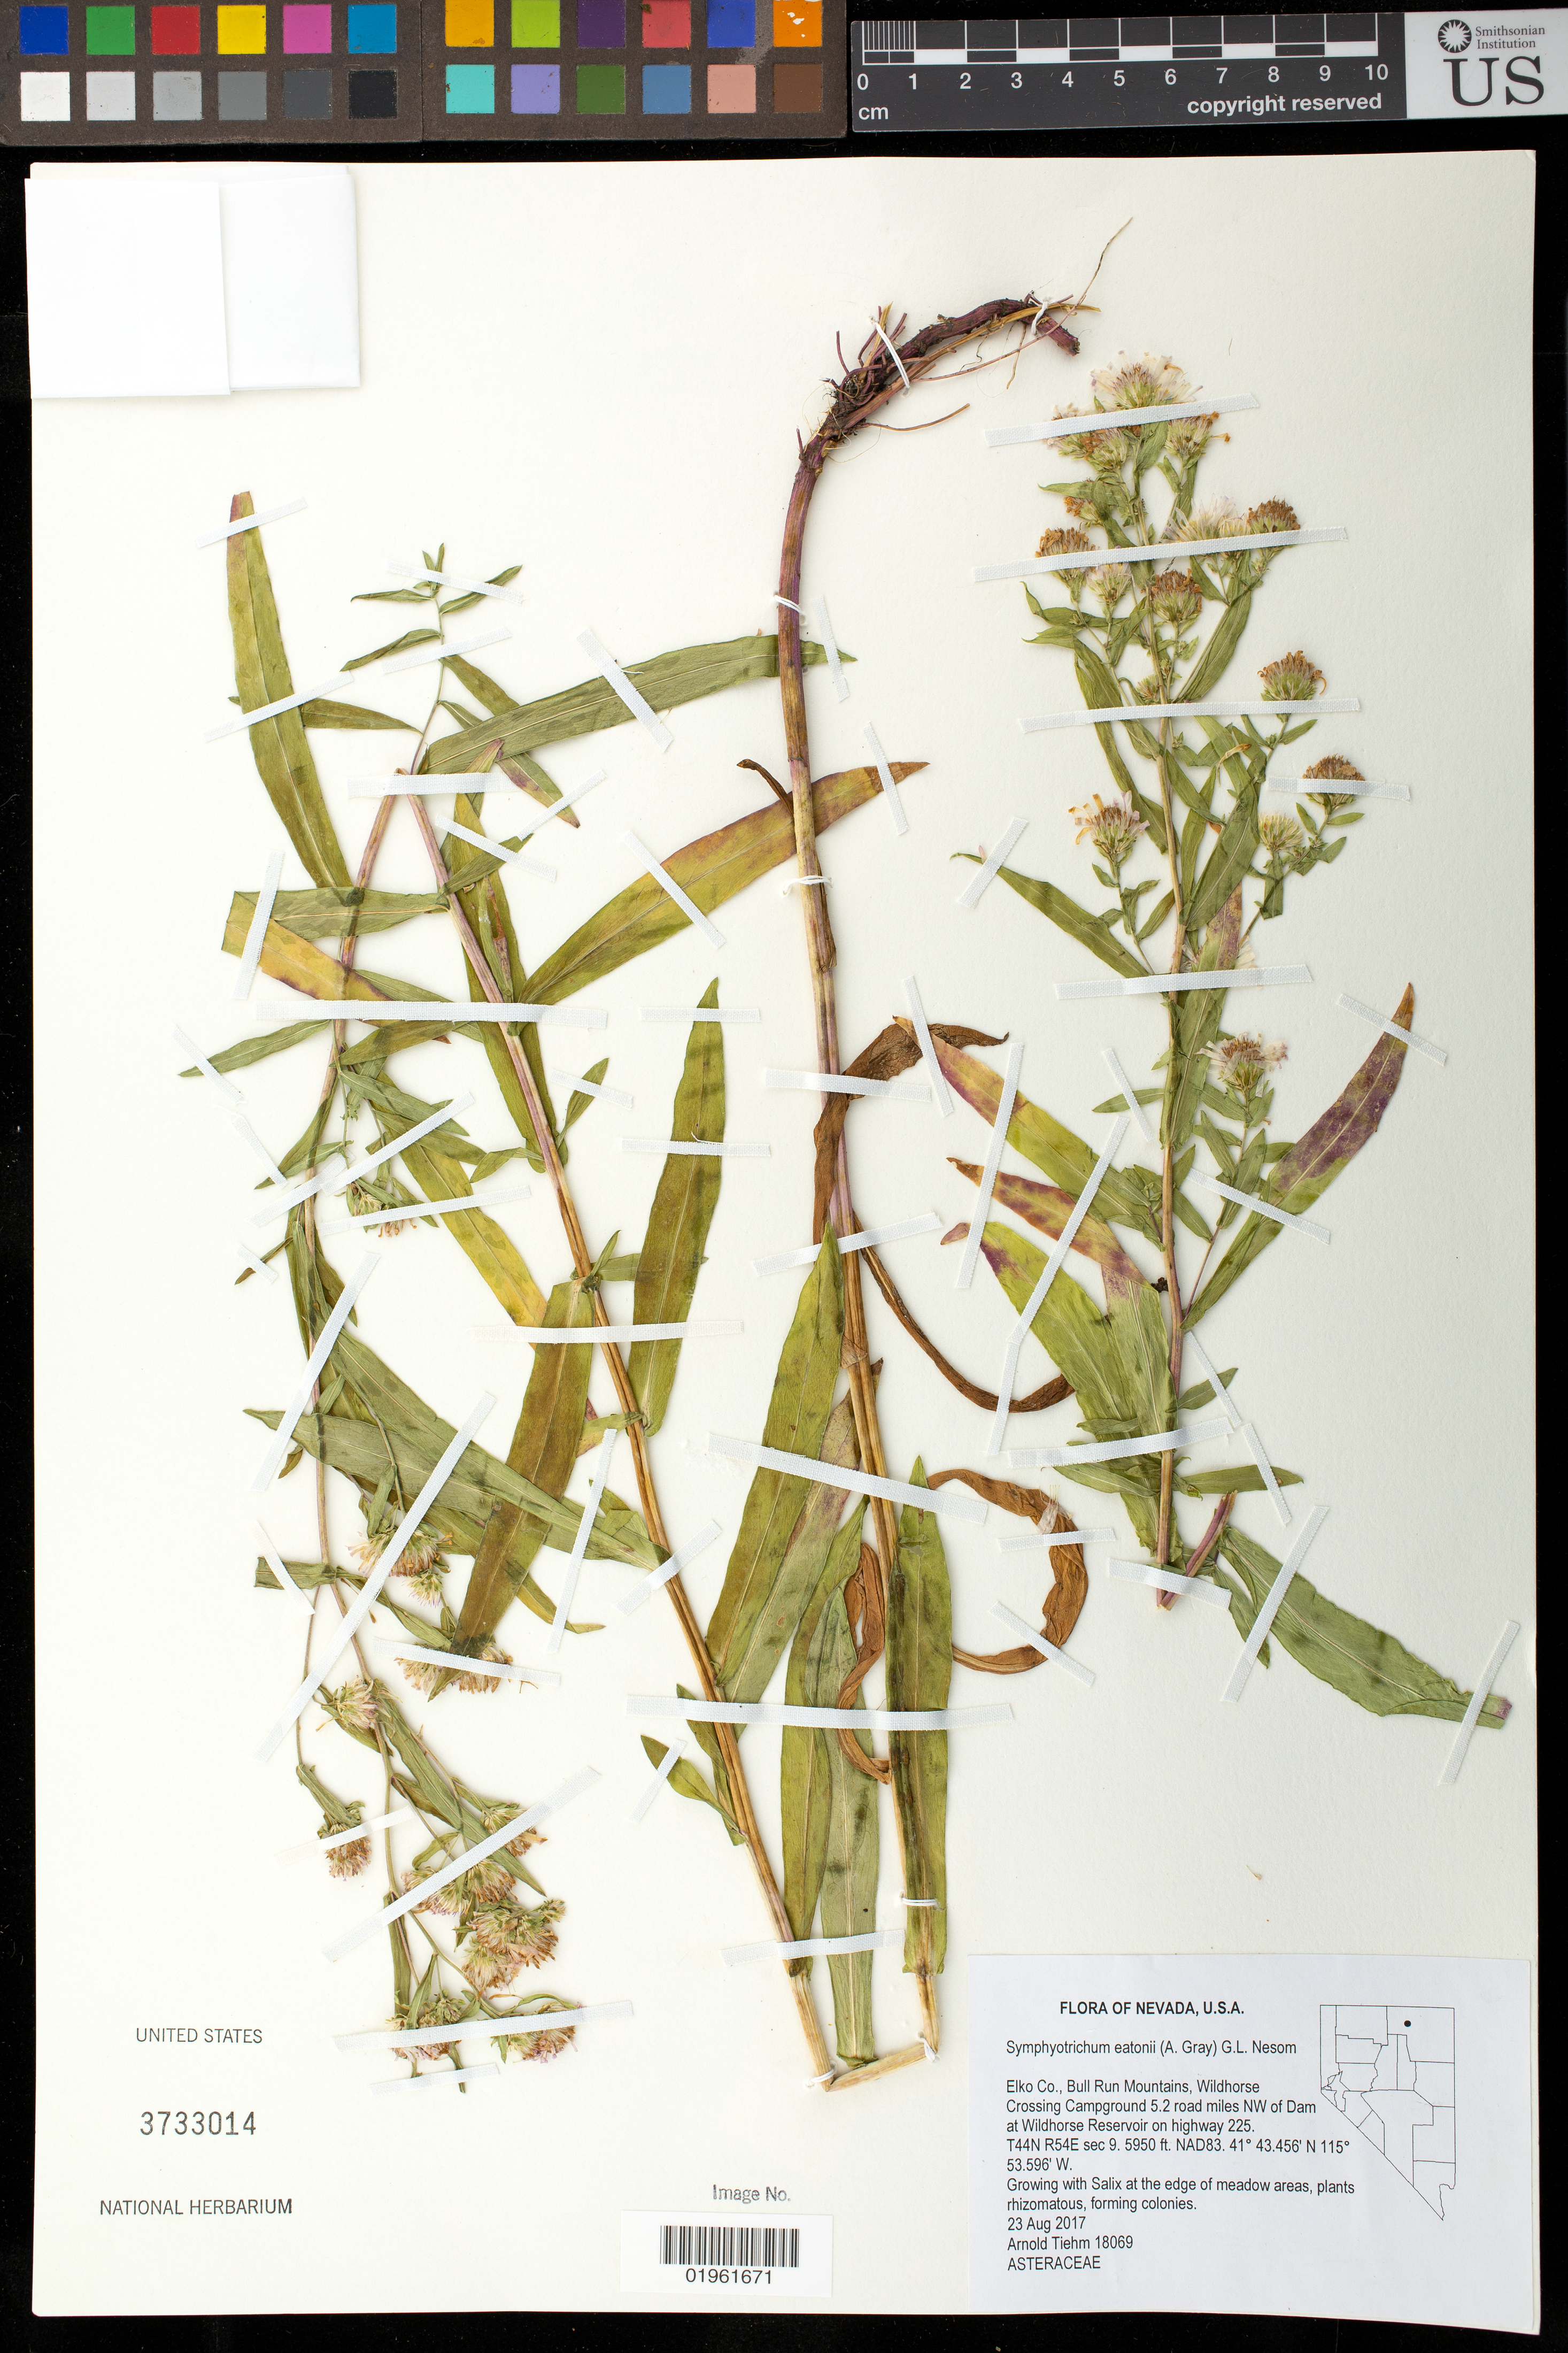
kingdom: Plantae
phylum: Tracheophyta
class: Magnoliopsida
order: Asterales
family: Asteraceae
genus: Symphyotrichum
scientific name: Symphyotrichum eatonii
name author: (A. Gray) G.L. Nesom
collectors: A. Tiehm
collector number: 18069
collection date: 2017-08-23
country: United States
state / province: Nevada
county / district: Elko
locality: Elko Co., Bull Run Mountains, Wildhorse Crossing Campground 5.2 road miles NW of Dam at Wildhorse Reservoir on highway 225.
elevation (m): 1814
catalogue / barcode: US 3733014